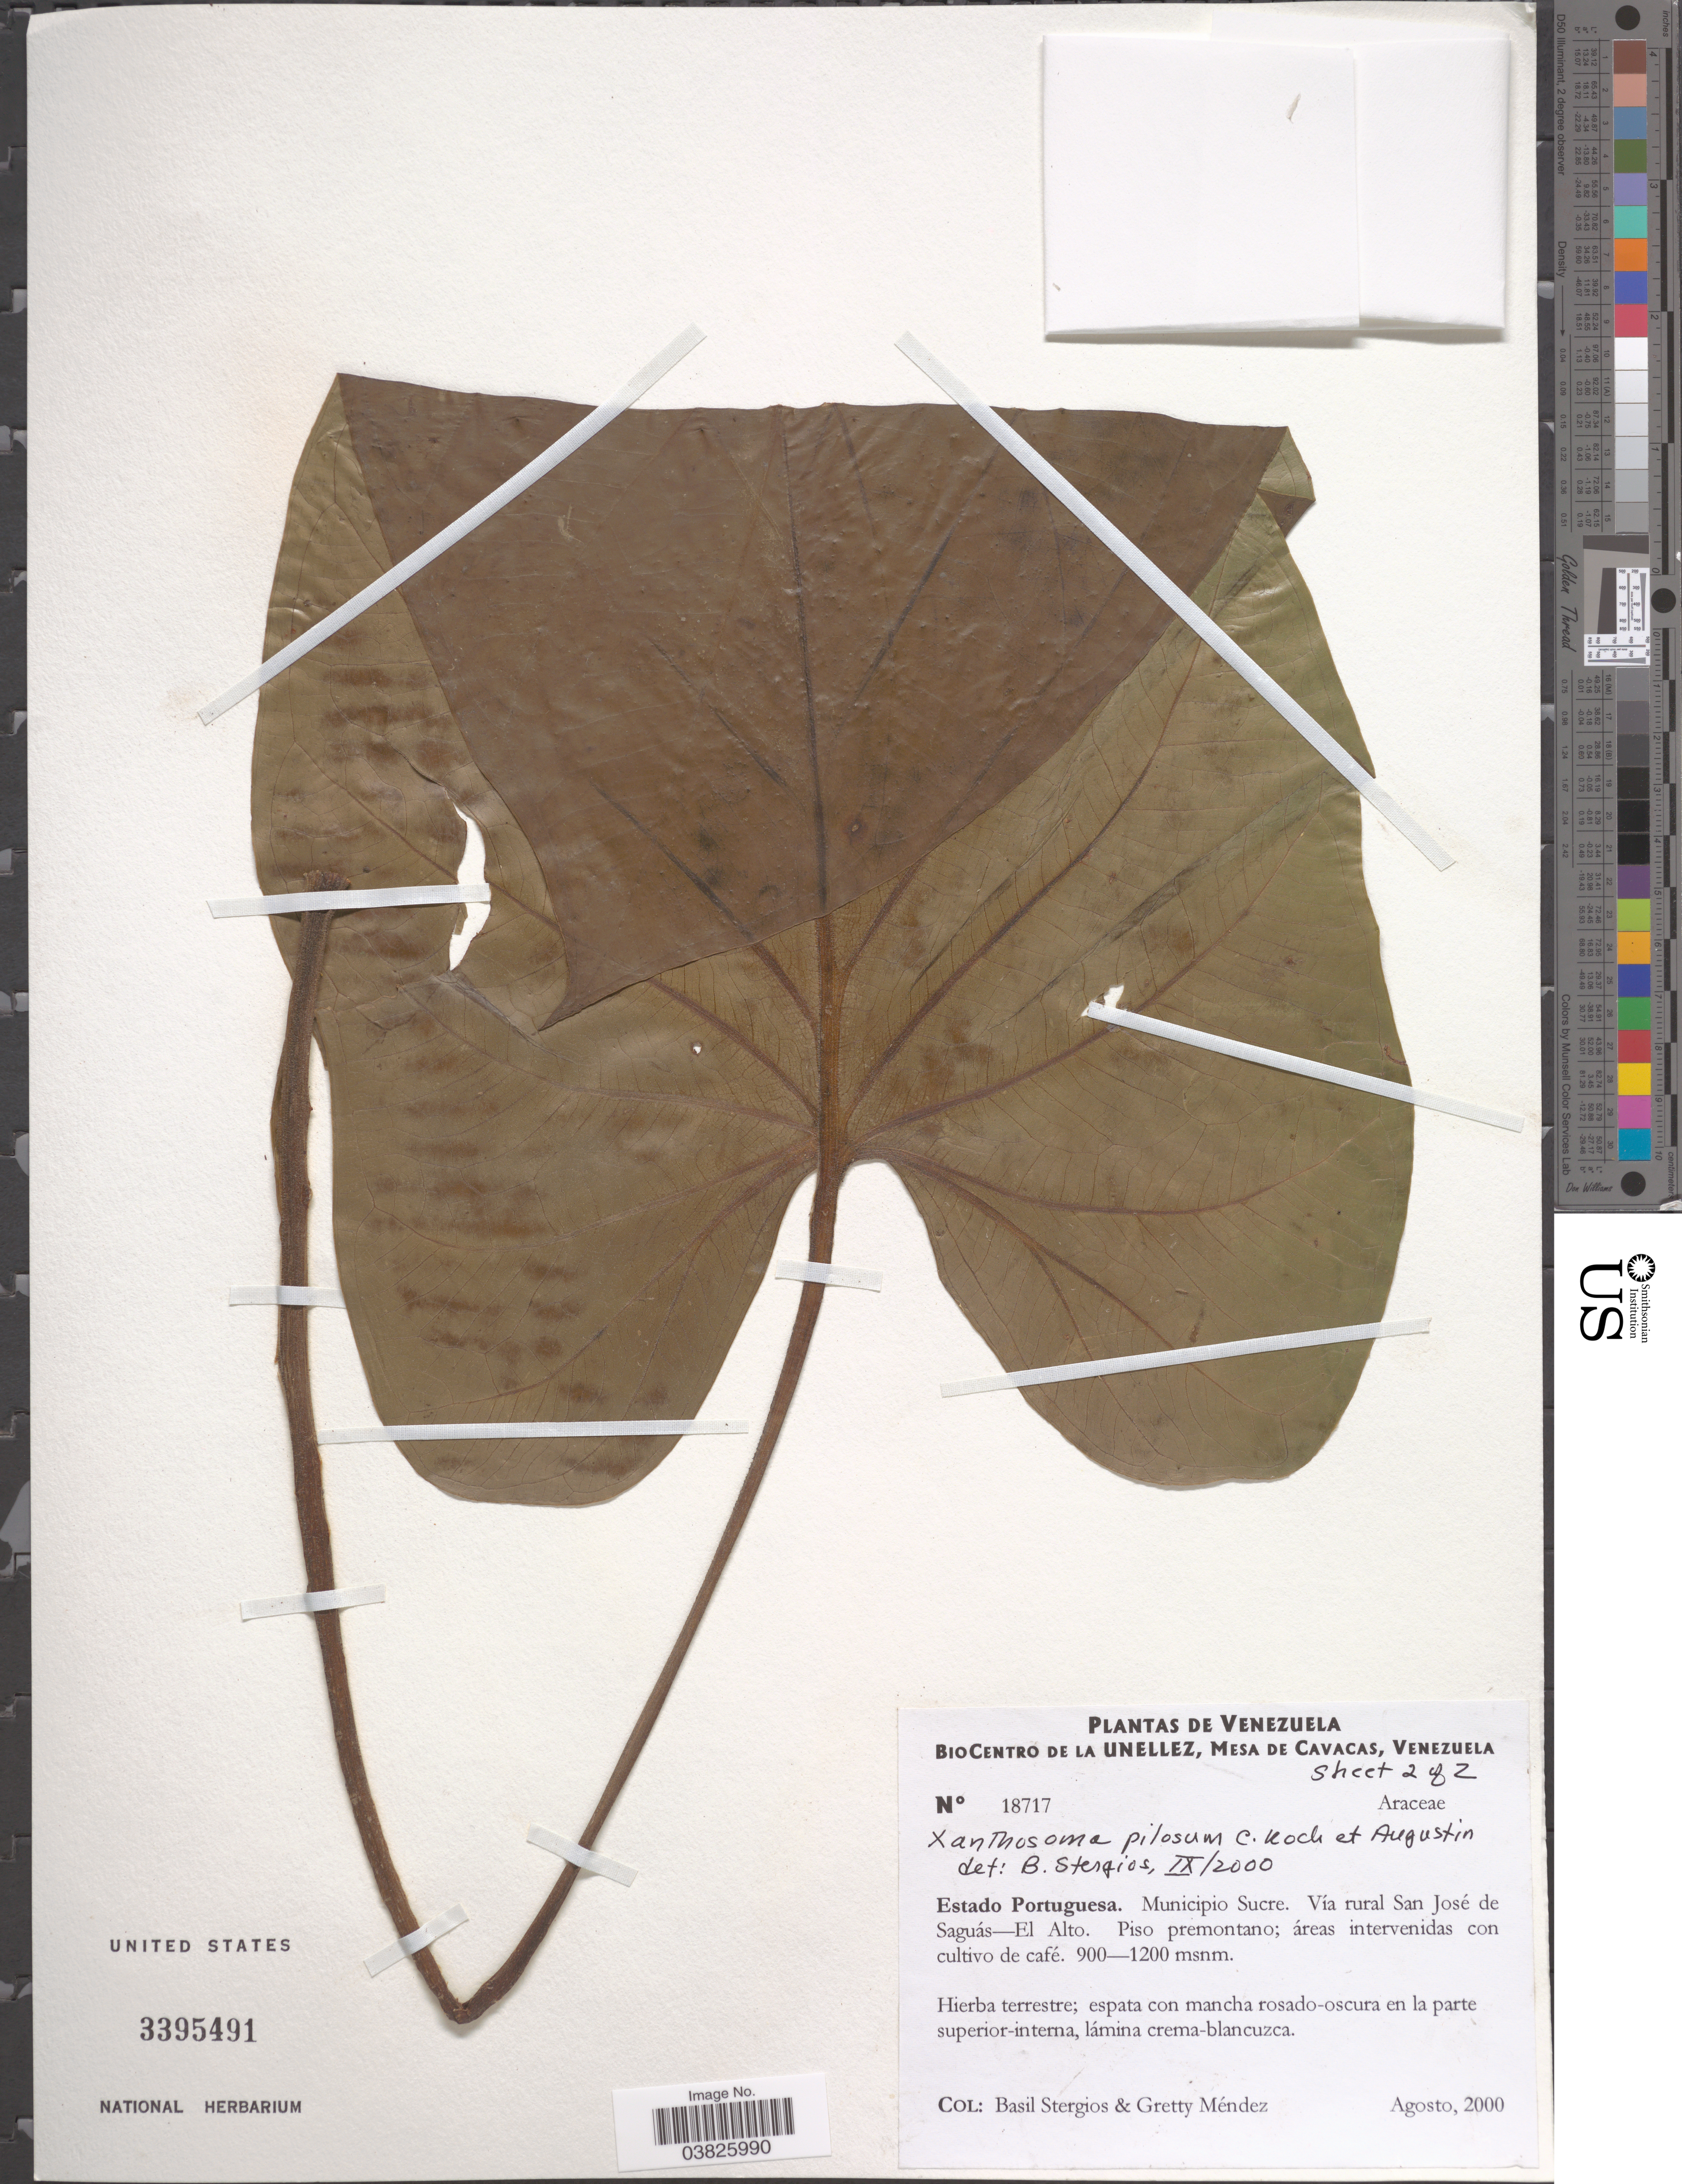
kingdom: Plantae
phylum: Tracheophyta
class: Liliopsida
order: Alismatales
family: Araceae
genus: Xanthosoma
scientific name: Xanthosoma pilosum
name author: K. Koch & Augustin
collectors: B. G. Stergios & G. Méndez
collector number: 18717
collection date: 2000-08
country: Venezuela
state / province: Portuguesa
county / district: Sucre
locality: Vía rural San José de Saguás-El Alto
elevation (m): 900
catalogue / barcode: US 3395491